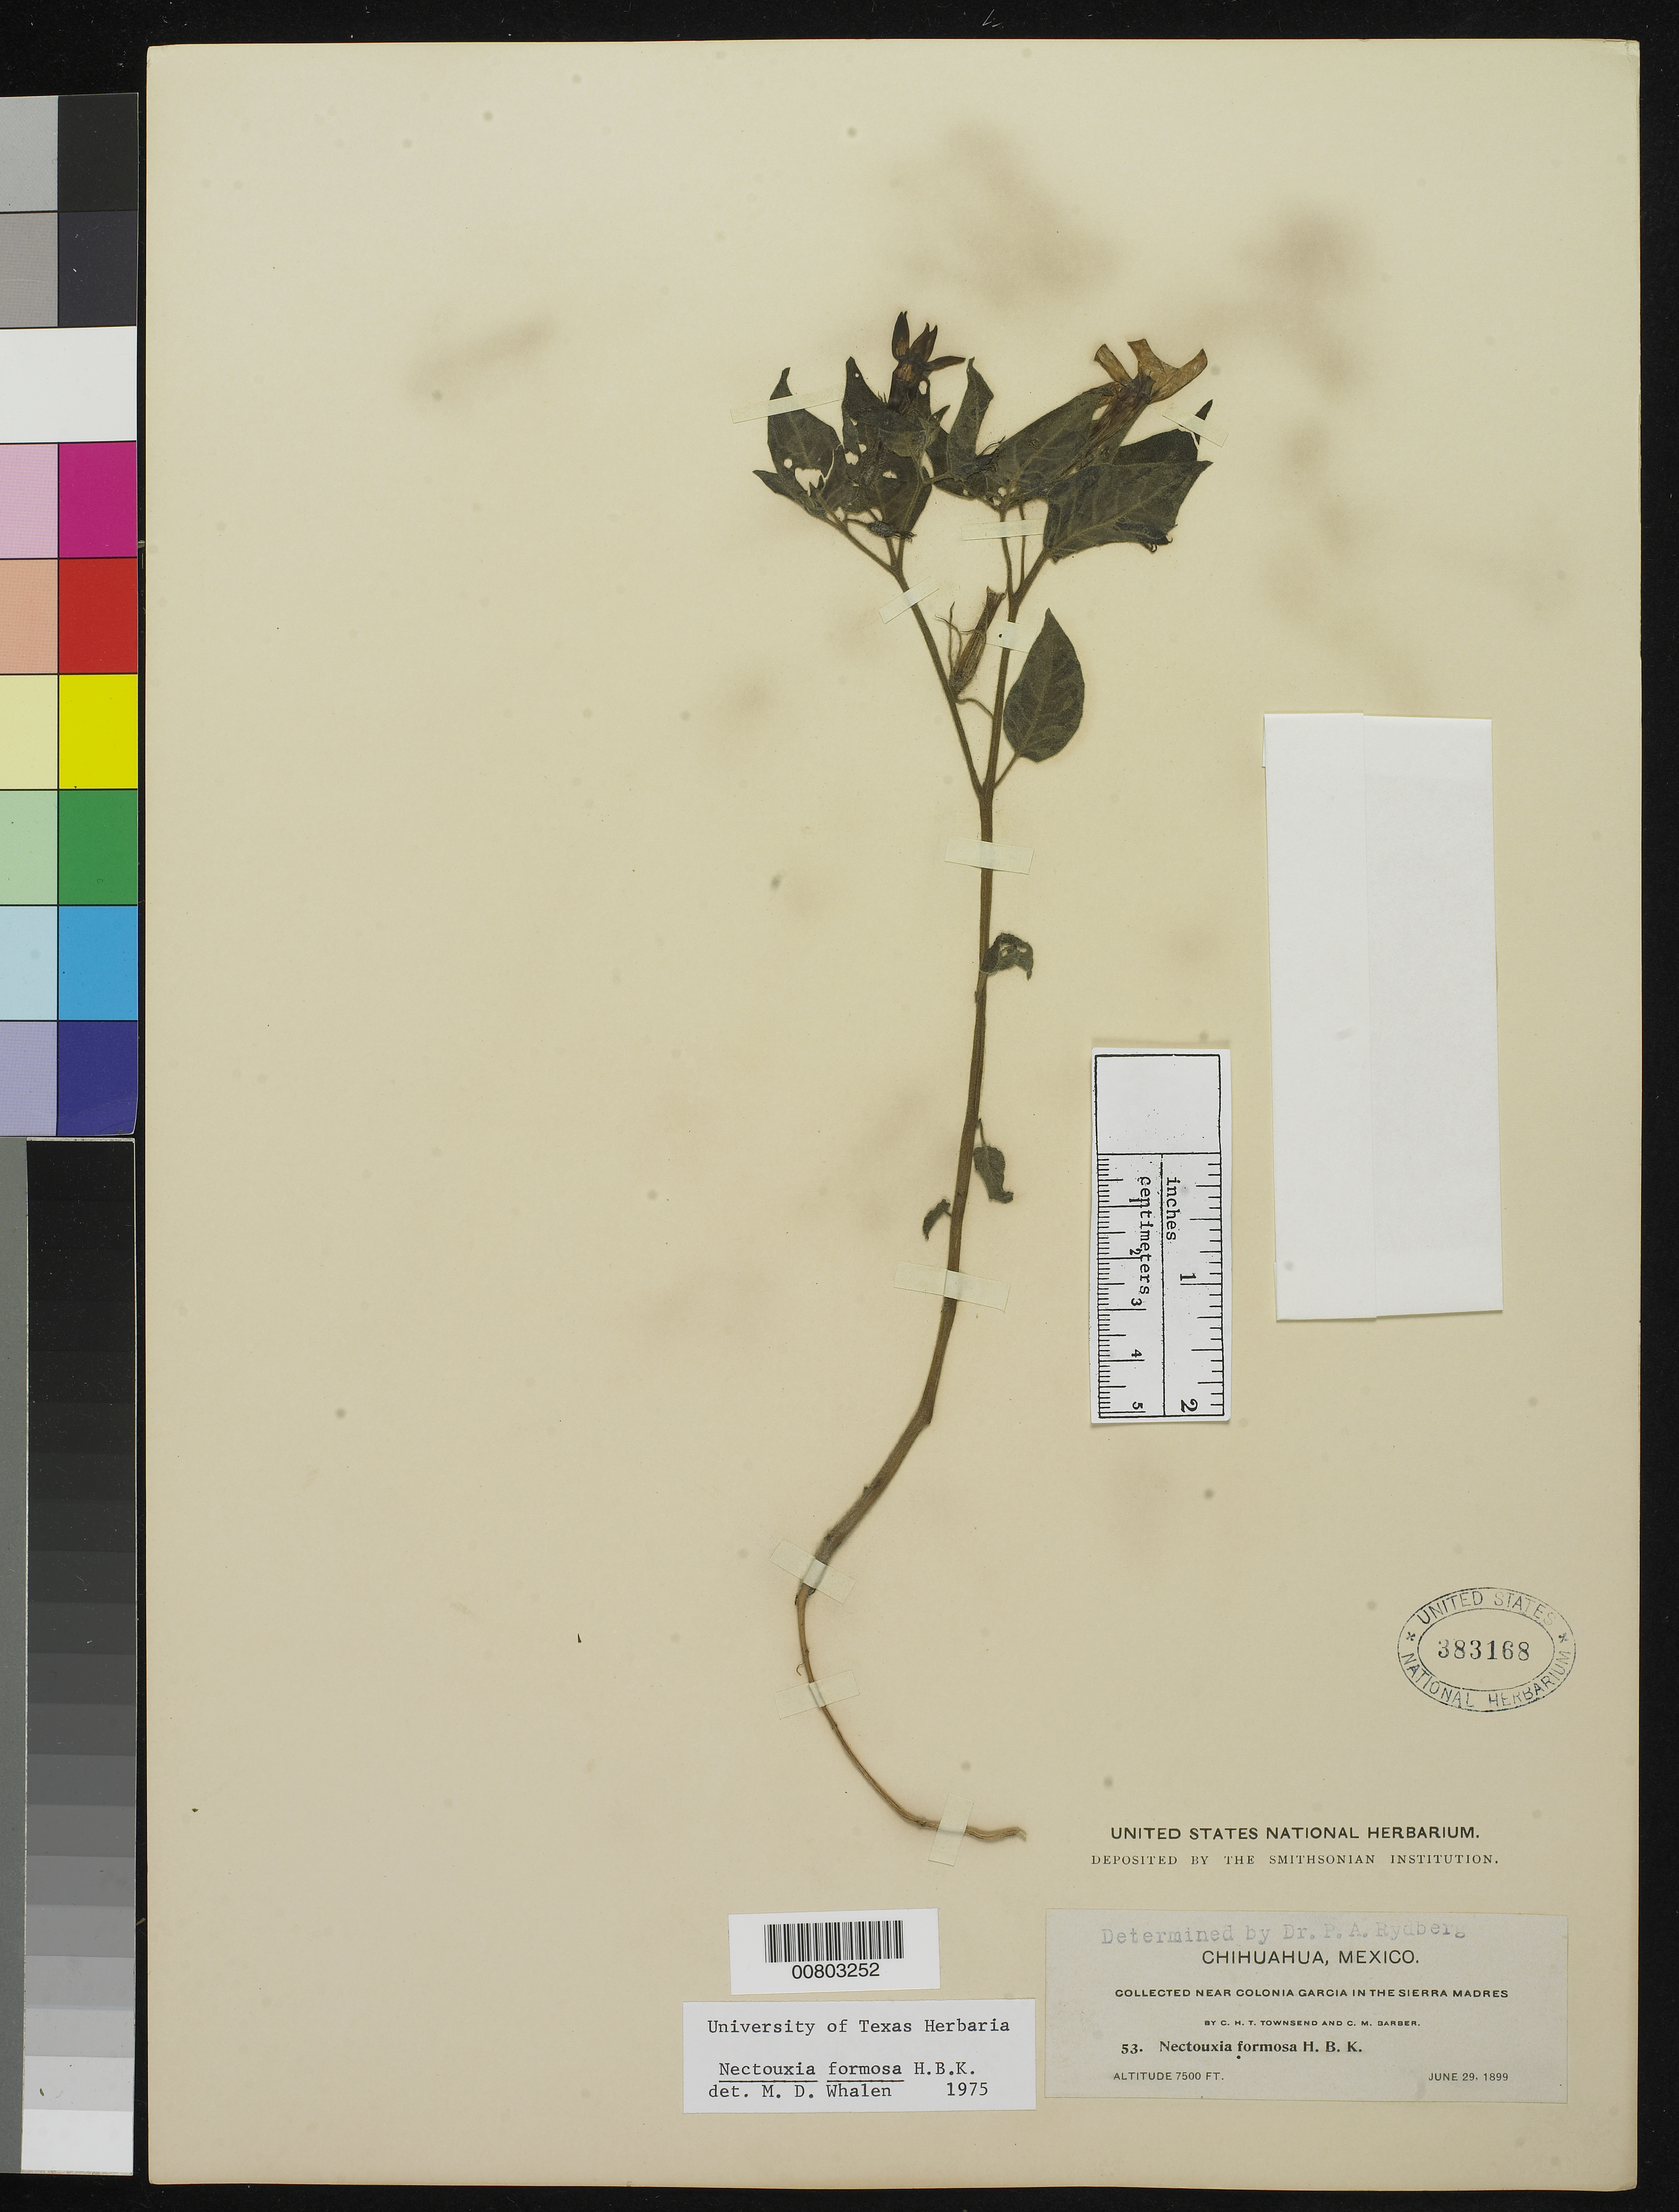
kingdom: Plantae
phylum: Tracheophyta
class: Magnoliopsida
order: Solanales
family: Solanaceae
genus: Nectouxia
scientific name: Nectouxia formosa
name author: Kunth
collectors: C. H. T. Townsend & C. Barber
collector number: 53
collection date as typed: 29 Jun 1899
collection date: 1899-06-29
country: Mexico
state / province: Chihuahua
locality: Near Colonia García in the Sierra Madre, Chihuahua.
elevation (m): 2286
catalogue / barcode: US 383168